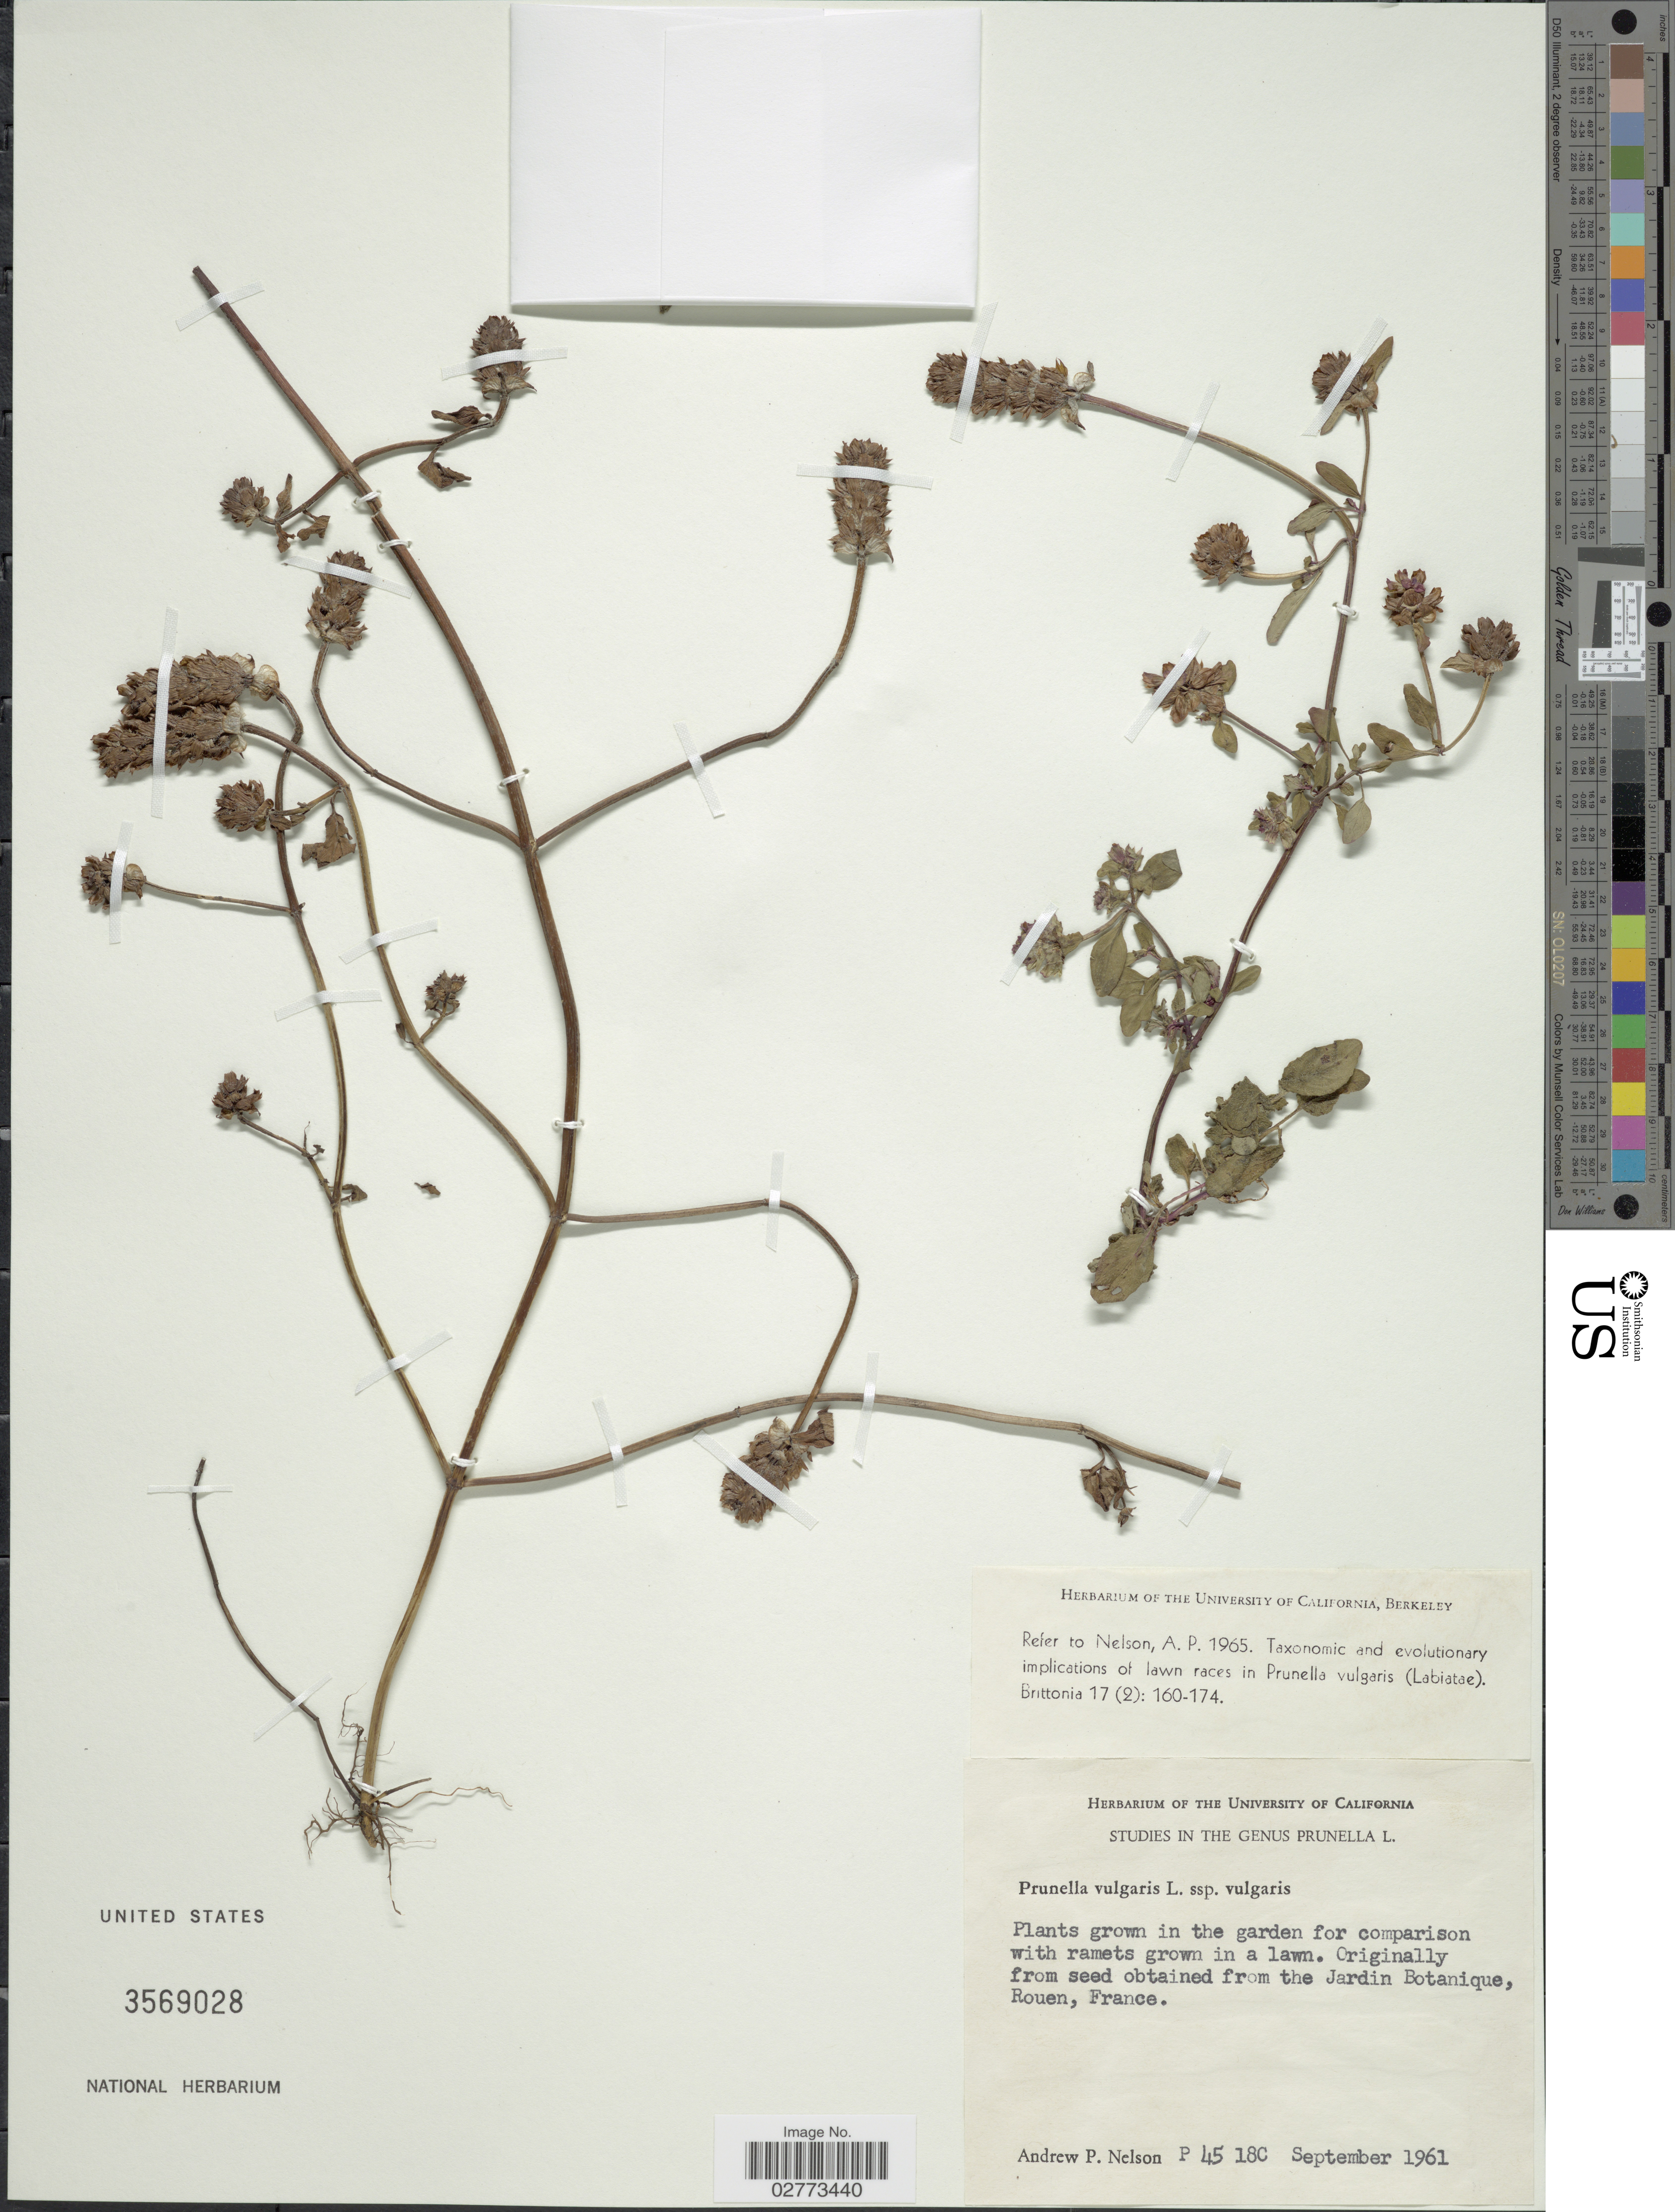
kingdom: Plantae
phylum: Tracheophyta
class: Magnoliopsida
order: Lamiales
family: Lamiaceae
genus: Prunella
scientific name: Prunella vulgaris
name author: L.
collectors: A. Nelson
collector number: P45 180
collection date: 1961-09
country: France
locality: From the Jardin Botanique, Rouen.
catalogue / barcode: US 3569028